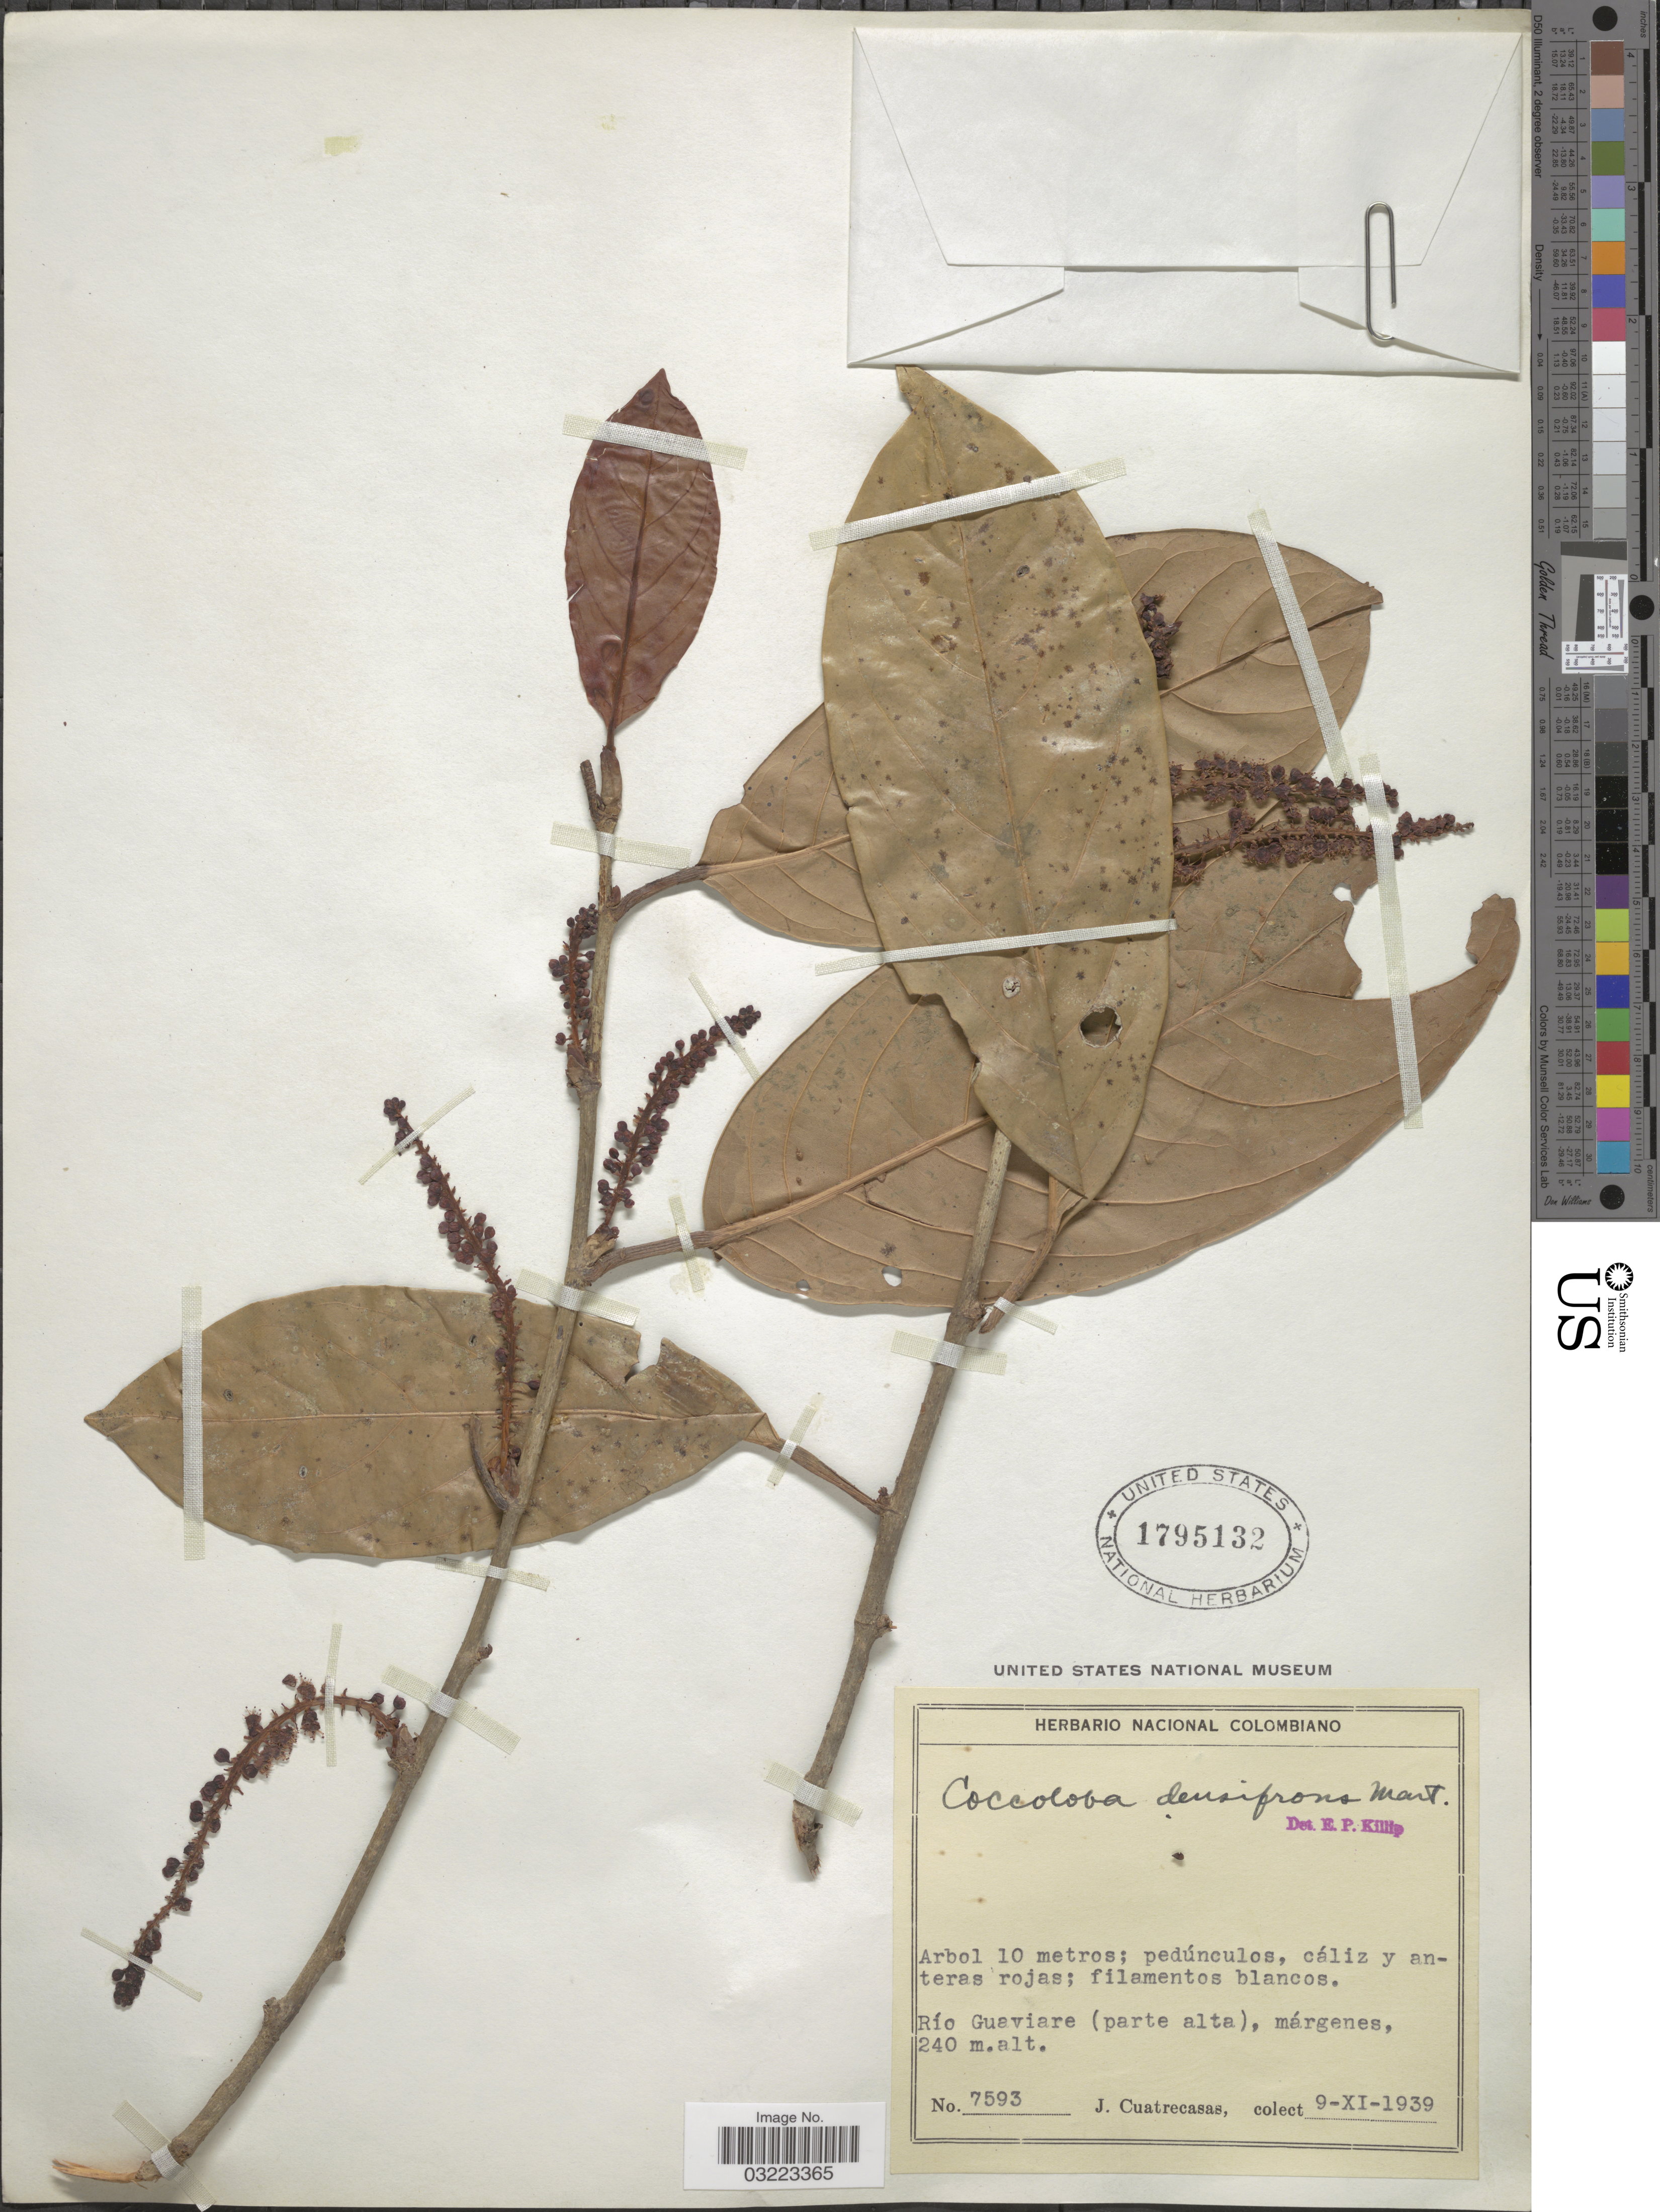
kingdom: Plantae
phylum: Tracheophyta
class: Magnoliopsida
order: Caryophyllales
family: Polygonaceae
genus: Coccoloba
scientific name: Coccoloba densifrons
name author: Mart. ex Meisn.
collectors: J. Cuatrecasas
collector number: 7593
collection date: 1939-11-09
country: Colombia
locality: Río Guaviare (parte alta), márgenes.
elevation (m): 240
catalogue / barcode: US 1795132